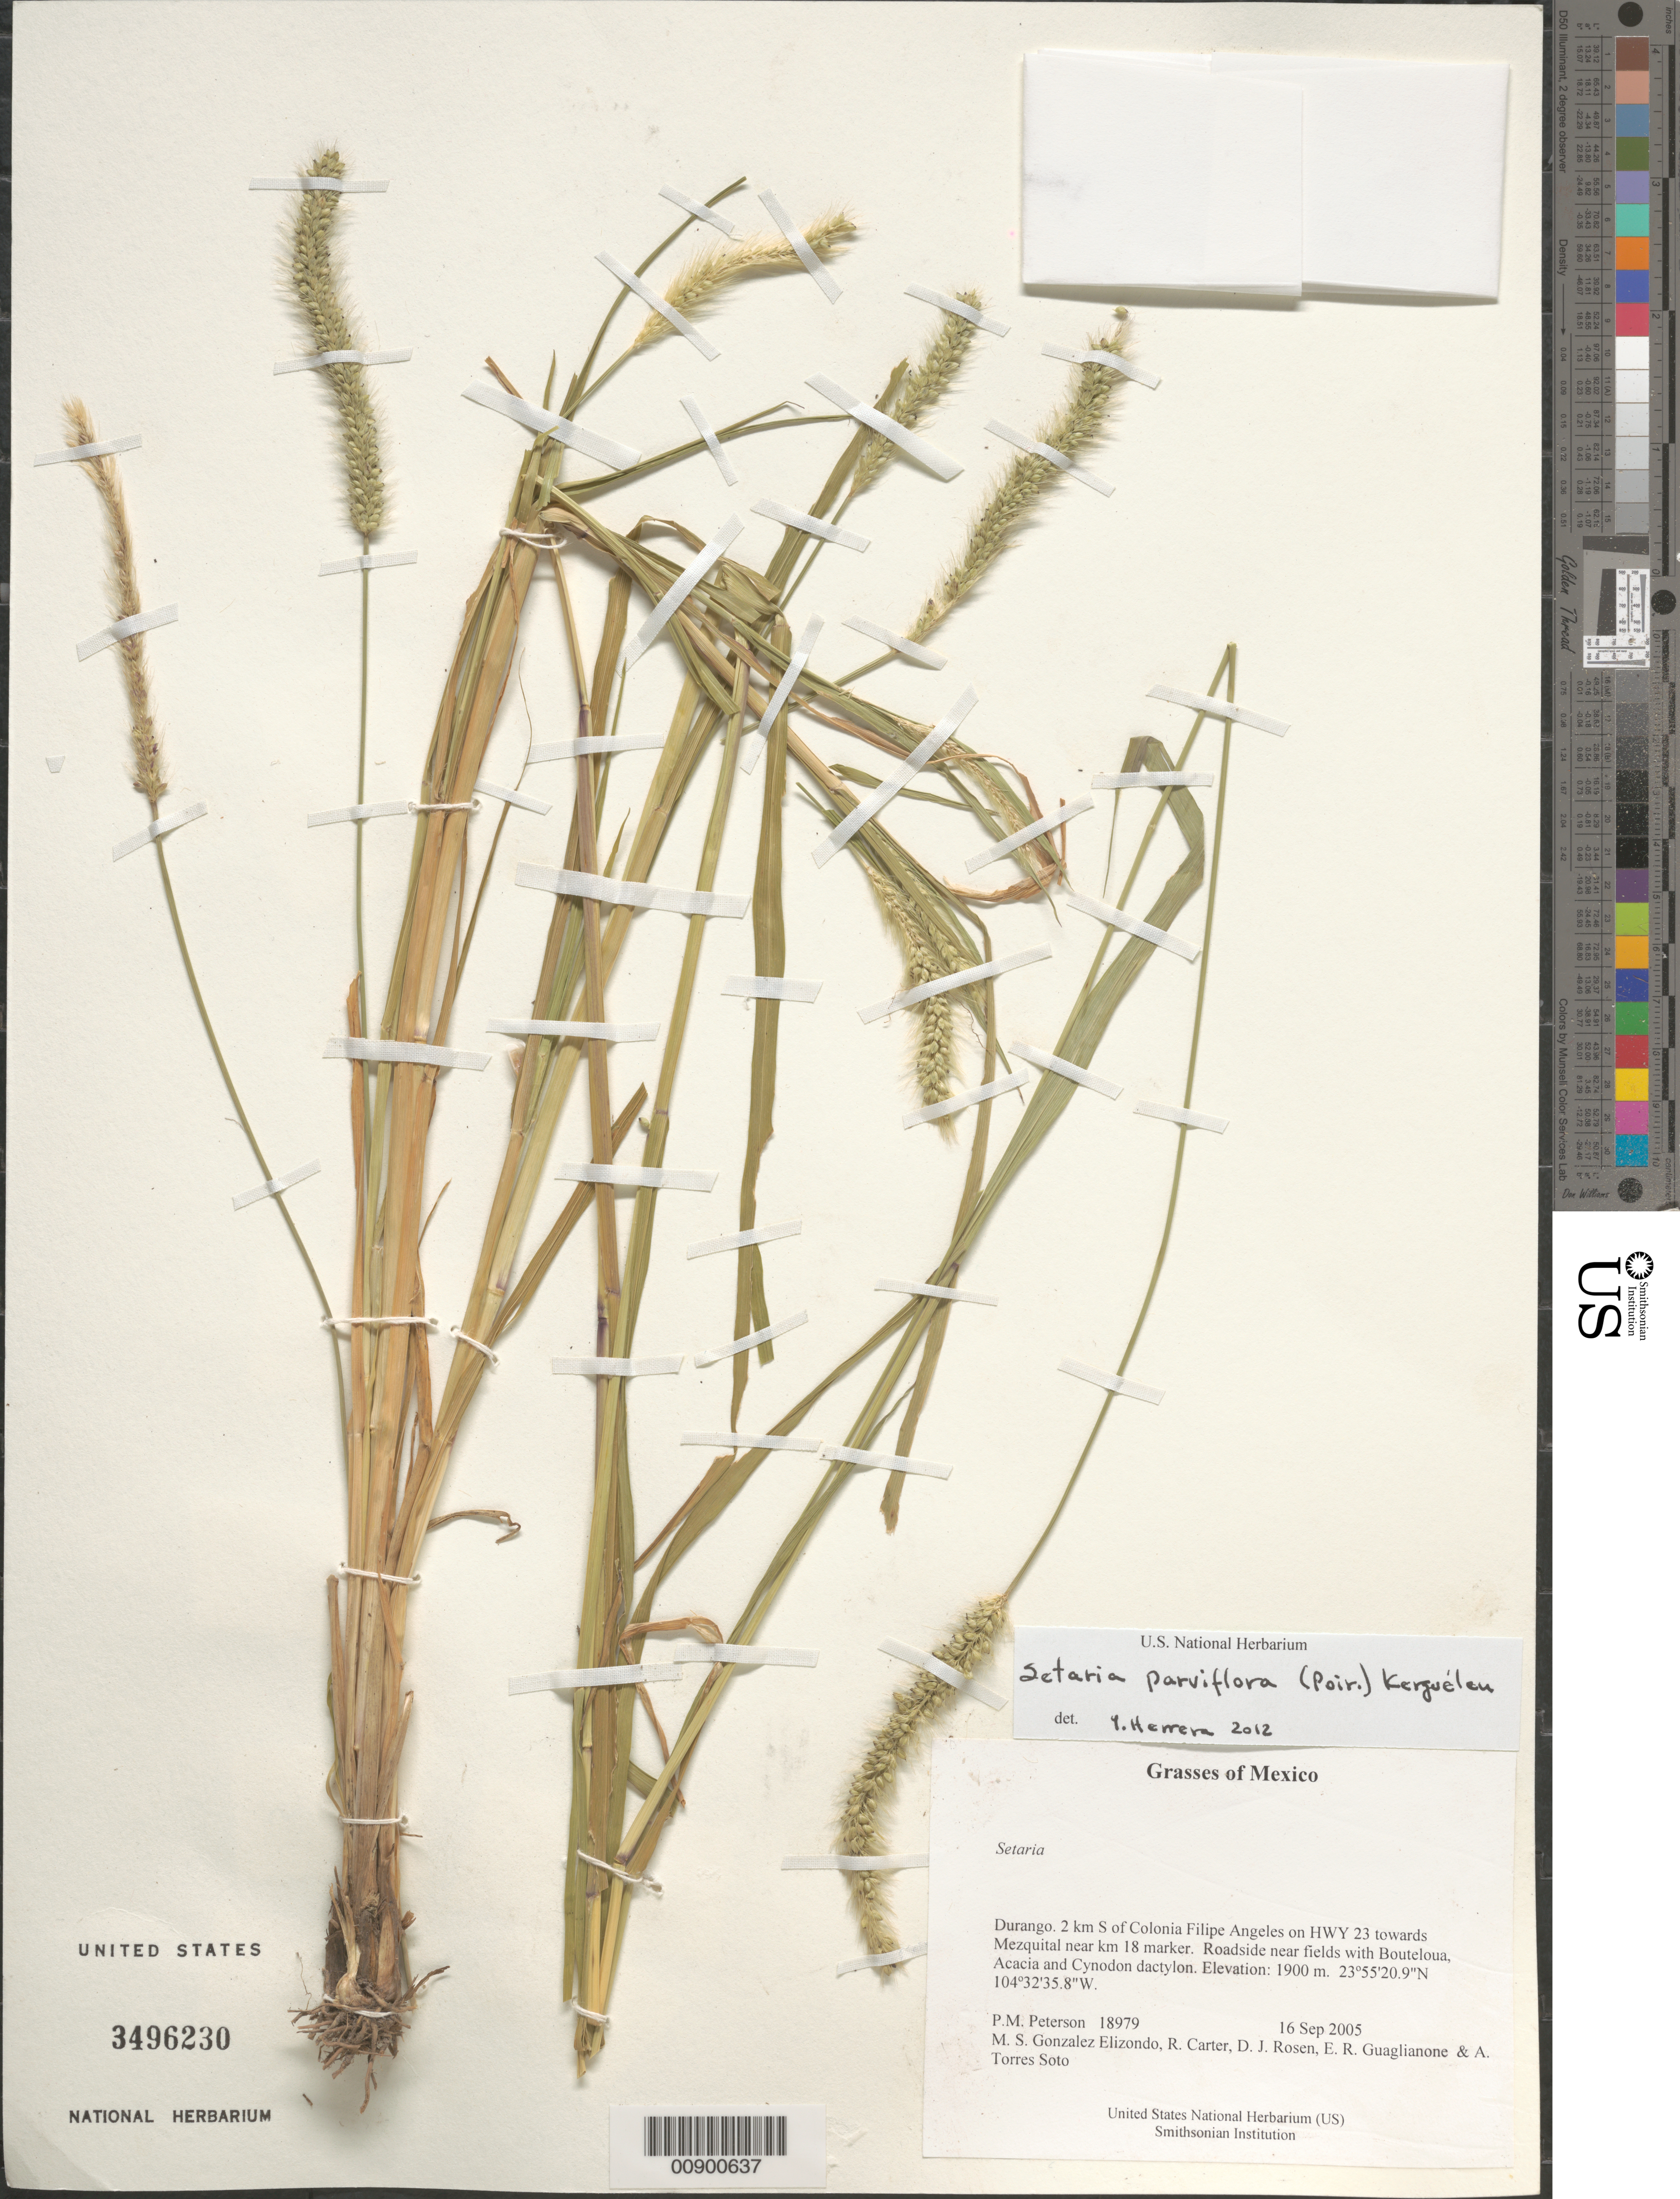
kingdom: Plantae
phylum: Tracheophyta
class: Liliopsida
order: Poales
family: Poaceae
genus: Setaria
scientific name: Setaria parviflora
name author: (Poir.) Kerguélen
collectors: P. M. Peterson, M. S. González-Elizondo, R. Carter, D. J. Rosen, E. R. Guaglianone & A. Torres Soto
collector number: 18979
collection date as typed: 16 Sep 2005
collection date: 2005-09-16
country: Mexico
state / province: Durango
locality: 2 km S of Colonia Filipe Angeles on HWY 23 towards Mezquital near km 18 marker. Roadside near fields with Bouteloua, Acacia and Cynodon dactylon.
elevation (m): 1900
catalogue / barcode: US 3496230